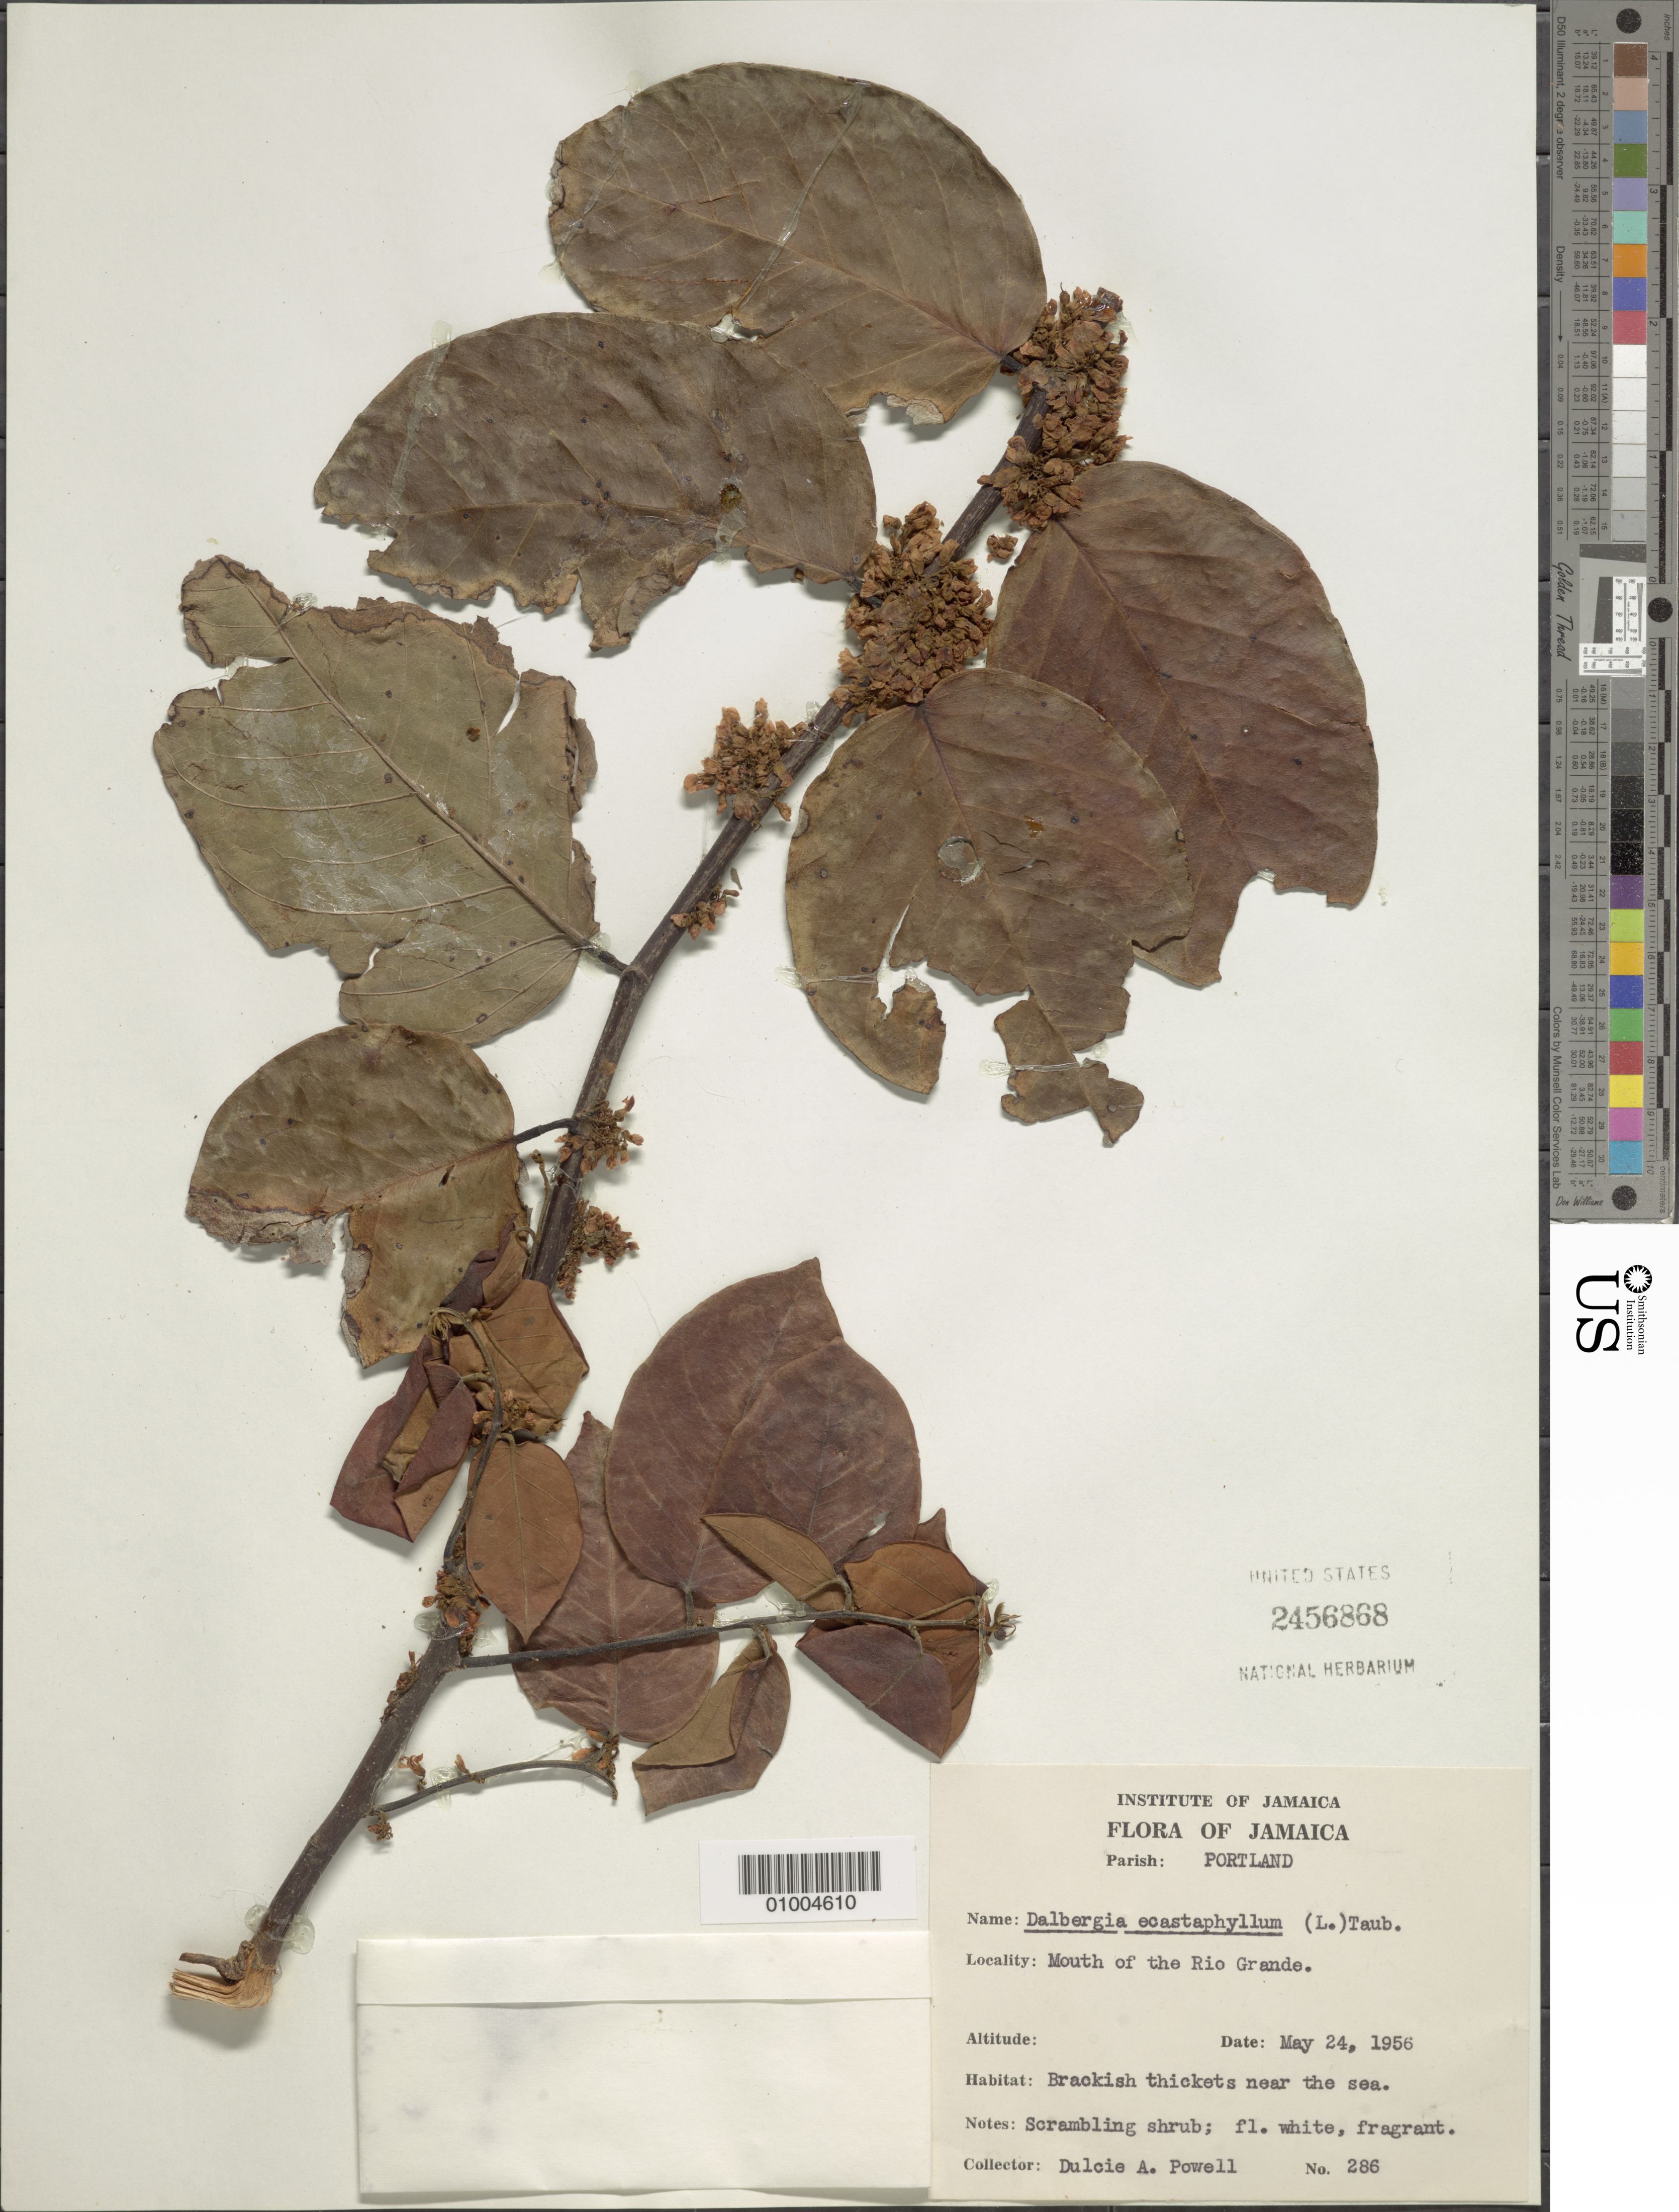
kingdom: Plantae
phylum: Tracheophyta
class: Magnoliopsida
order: Fabales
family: Fabaceae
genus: Dalbergia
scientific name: Dalbergia ecastaphyllum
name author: (L.) Taub.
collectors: D. A. Powell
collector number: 286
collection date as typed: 24 May 1956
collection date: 1956-05-24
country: Jamaica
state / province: Portland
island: Jamaica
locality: Mouth of the Rio Grande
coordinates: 0 N, 0 E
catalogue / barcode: US 2456868